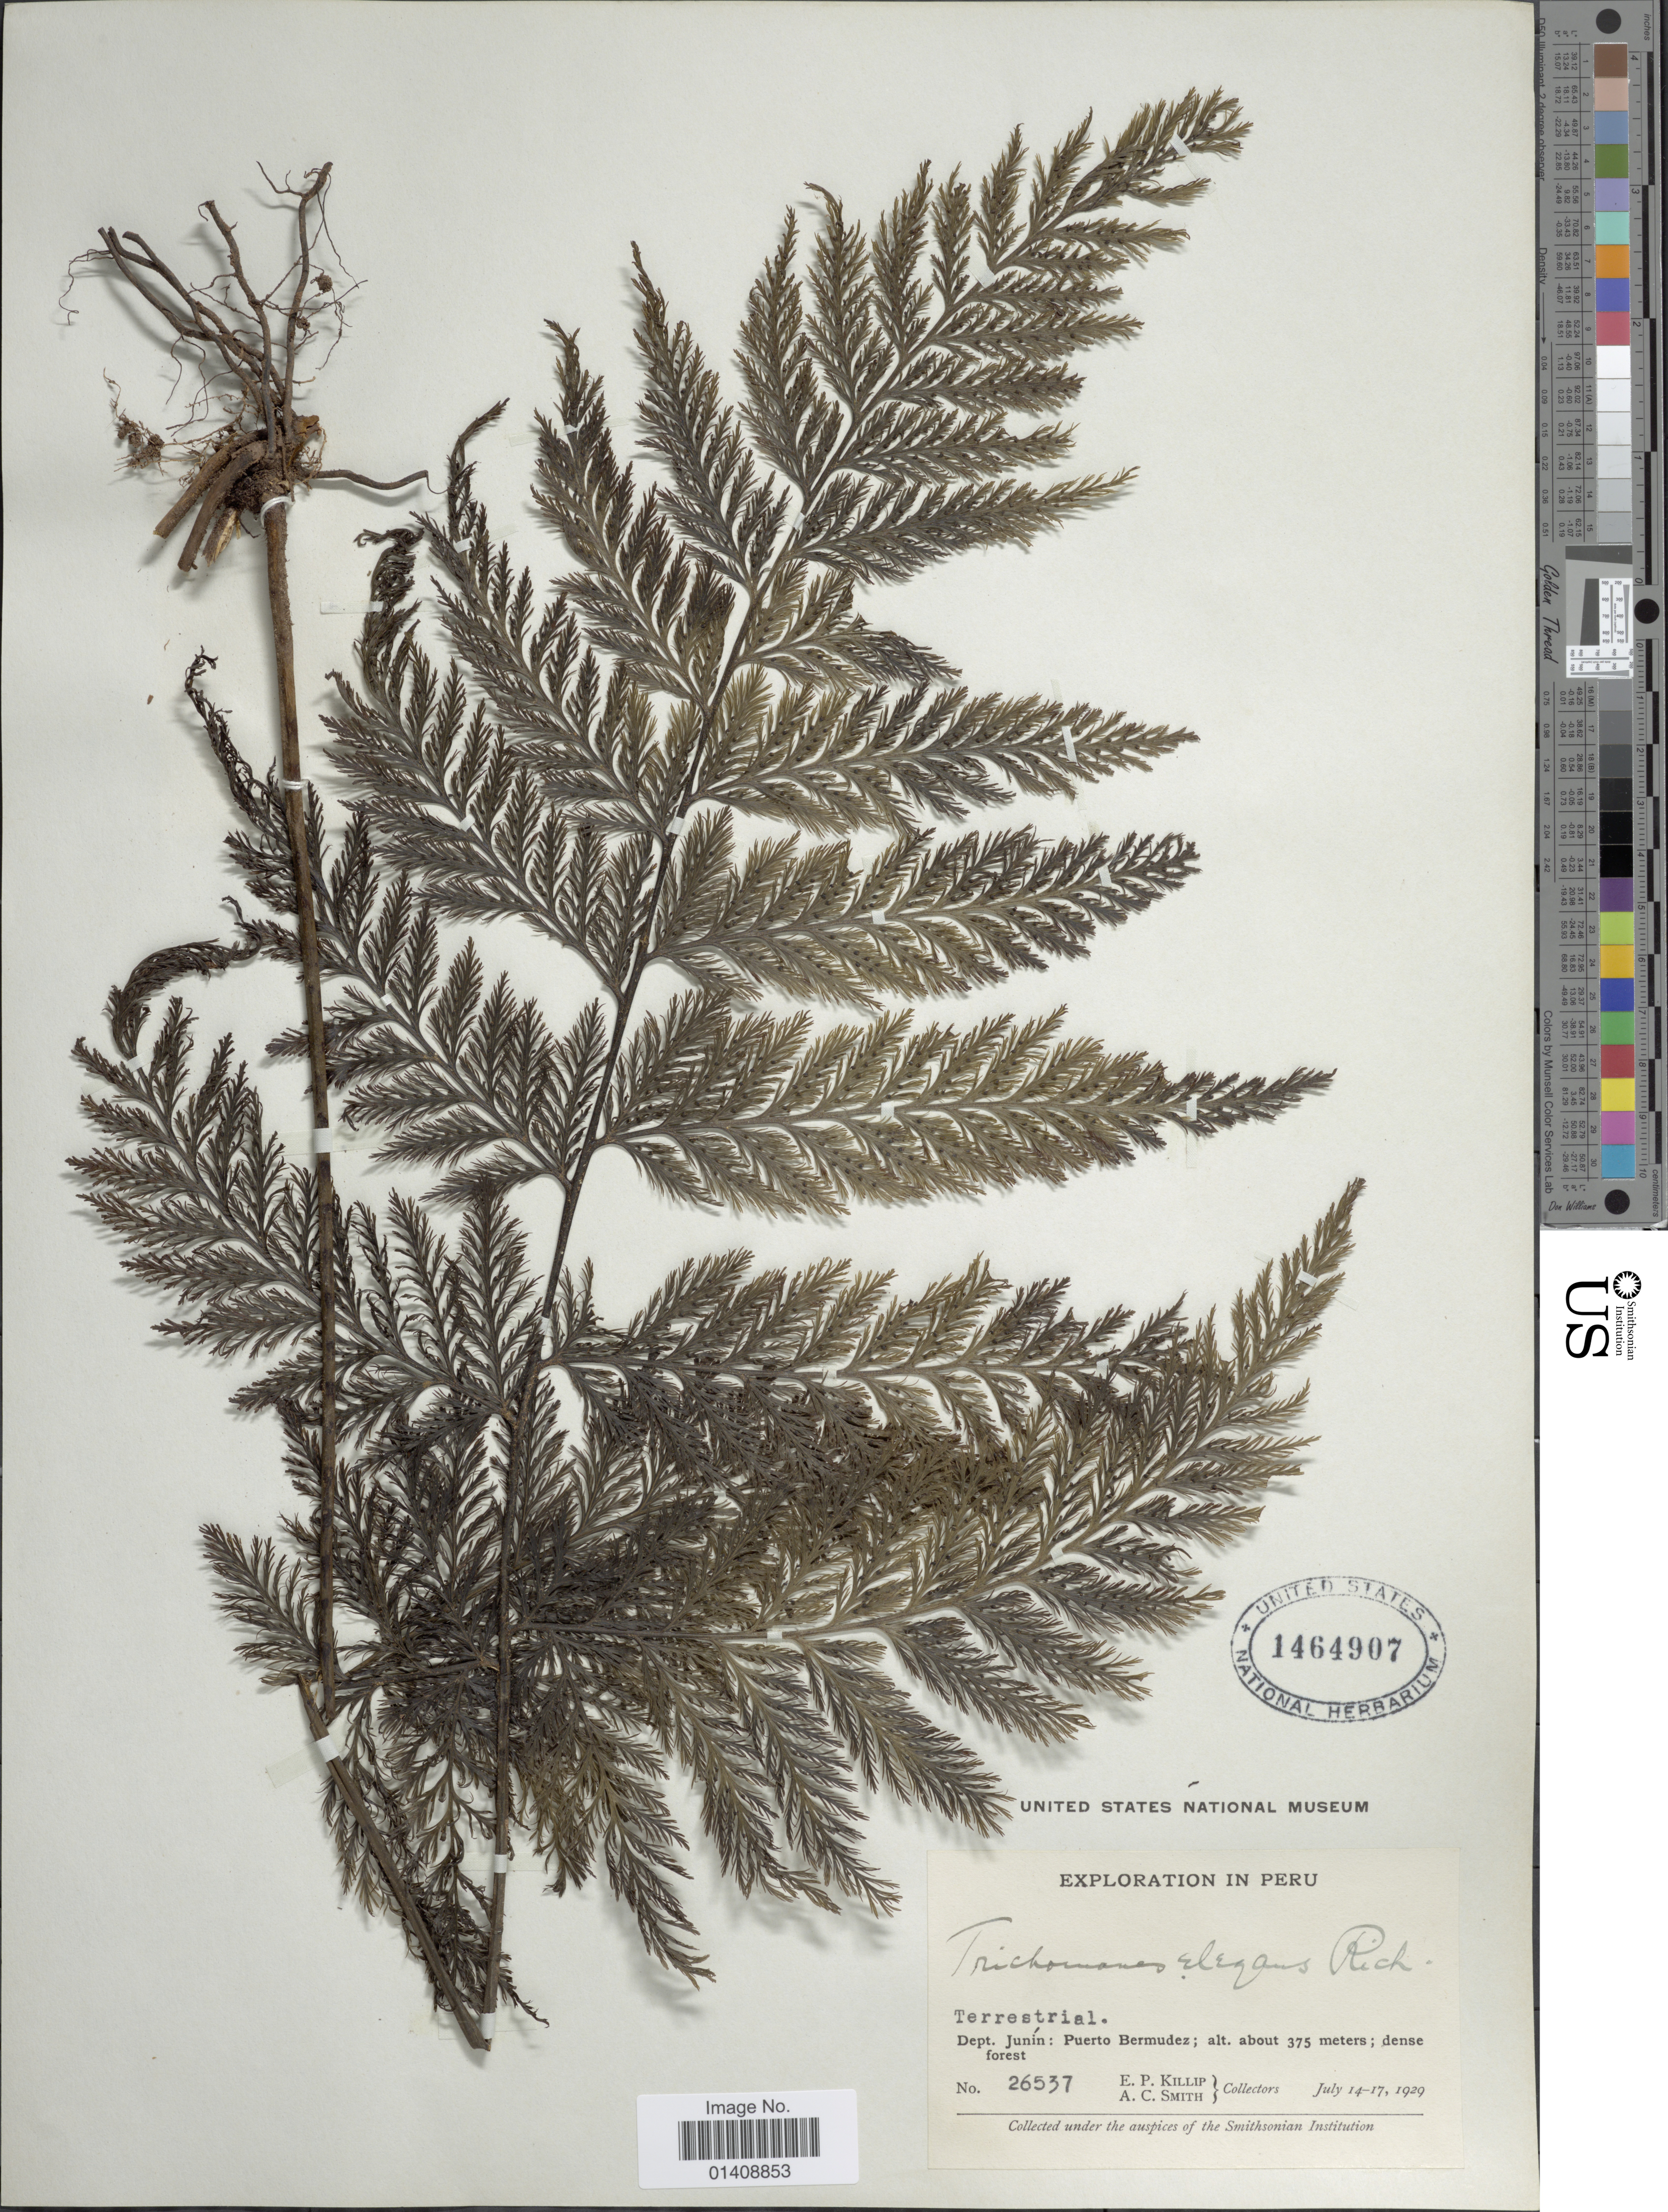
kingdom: Plantae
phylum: Tracheophyta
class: Polypodiopsida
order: Hymenophyllales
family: Hymenophyllaceae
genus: Trichomanes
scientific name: Trichomanes elegans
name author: Rich.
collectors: E. P. Killip & A. C. Smith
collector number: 26537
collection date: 1929-07-14/1929-07-17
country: Peru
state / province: Junín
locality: Puerto Bermudez.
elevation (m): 375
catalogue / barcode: US 1464907